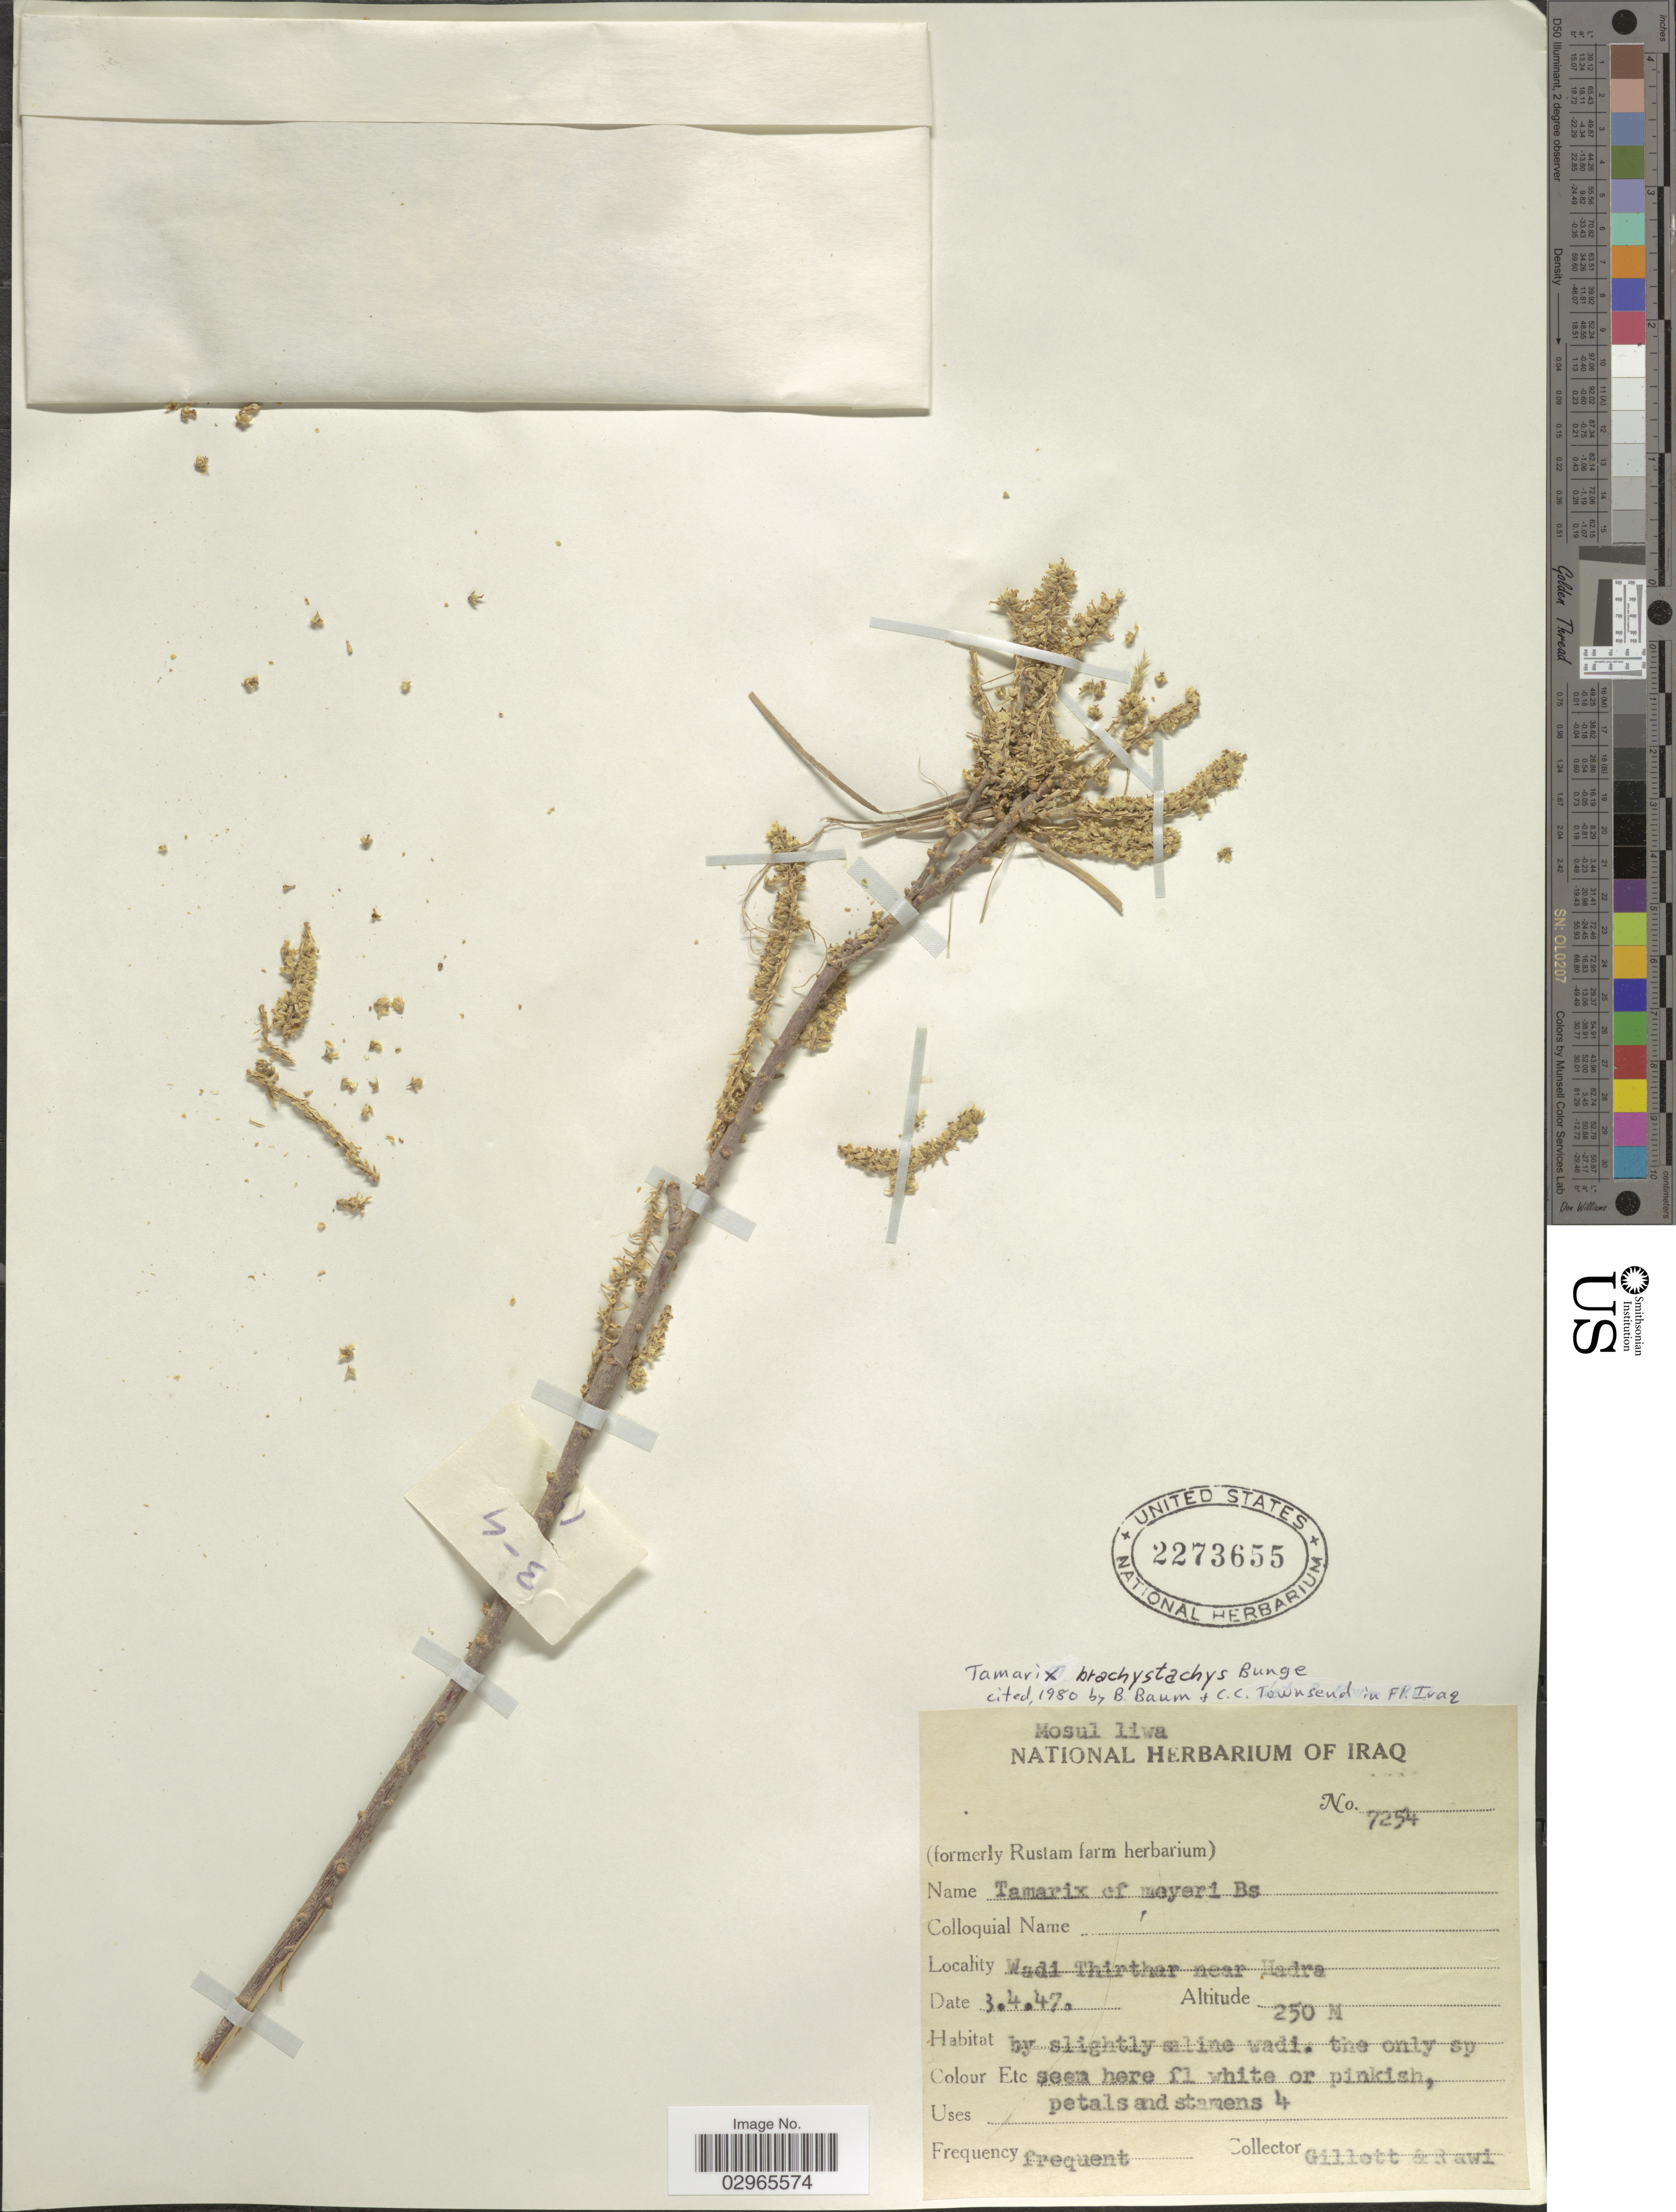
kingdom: Plantae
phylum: Tracheophyta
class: Magnoliopsida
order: Caryophyllales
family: Tamaricaceae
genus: Tamarix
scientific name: Tamarix brachystachys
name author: Bunge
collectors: Gillett, -- & -. Rawi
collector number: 7254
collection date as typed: Transcribed d/m/y: 3/4/47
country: Iraq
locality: Mosul liwa. Wadi Thirthar near Hadra.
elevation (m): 250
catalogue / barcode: US 2273655